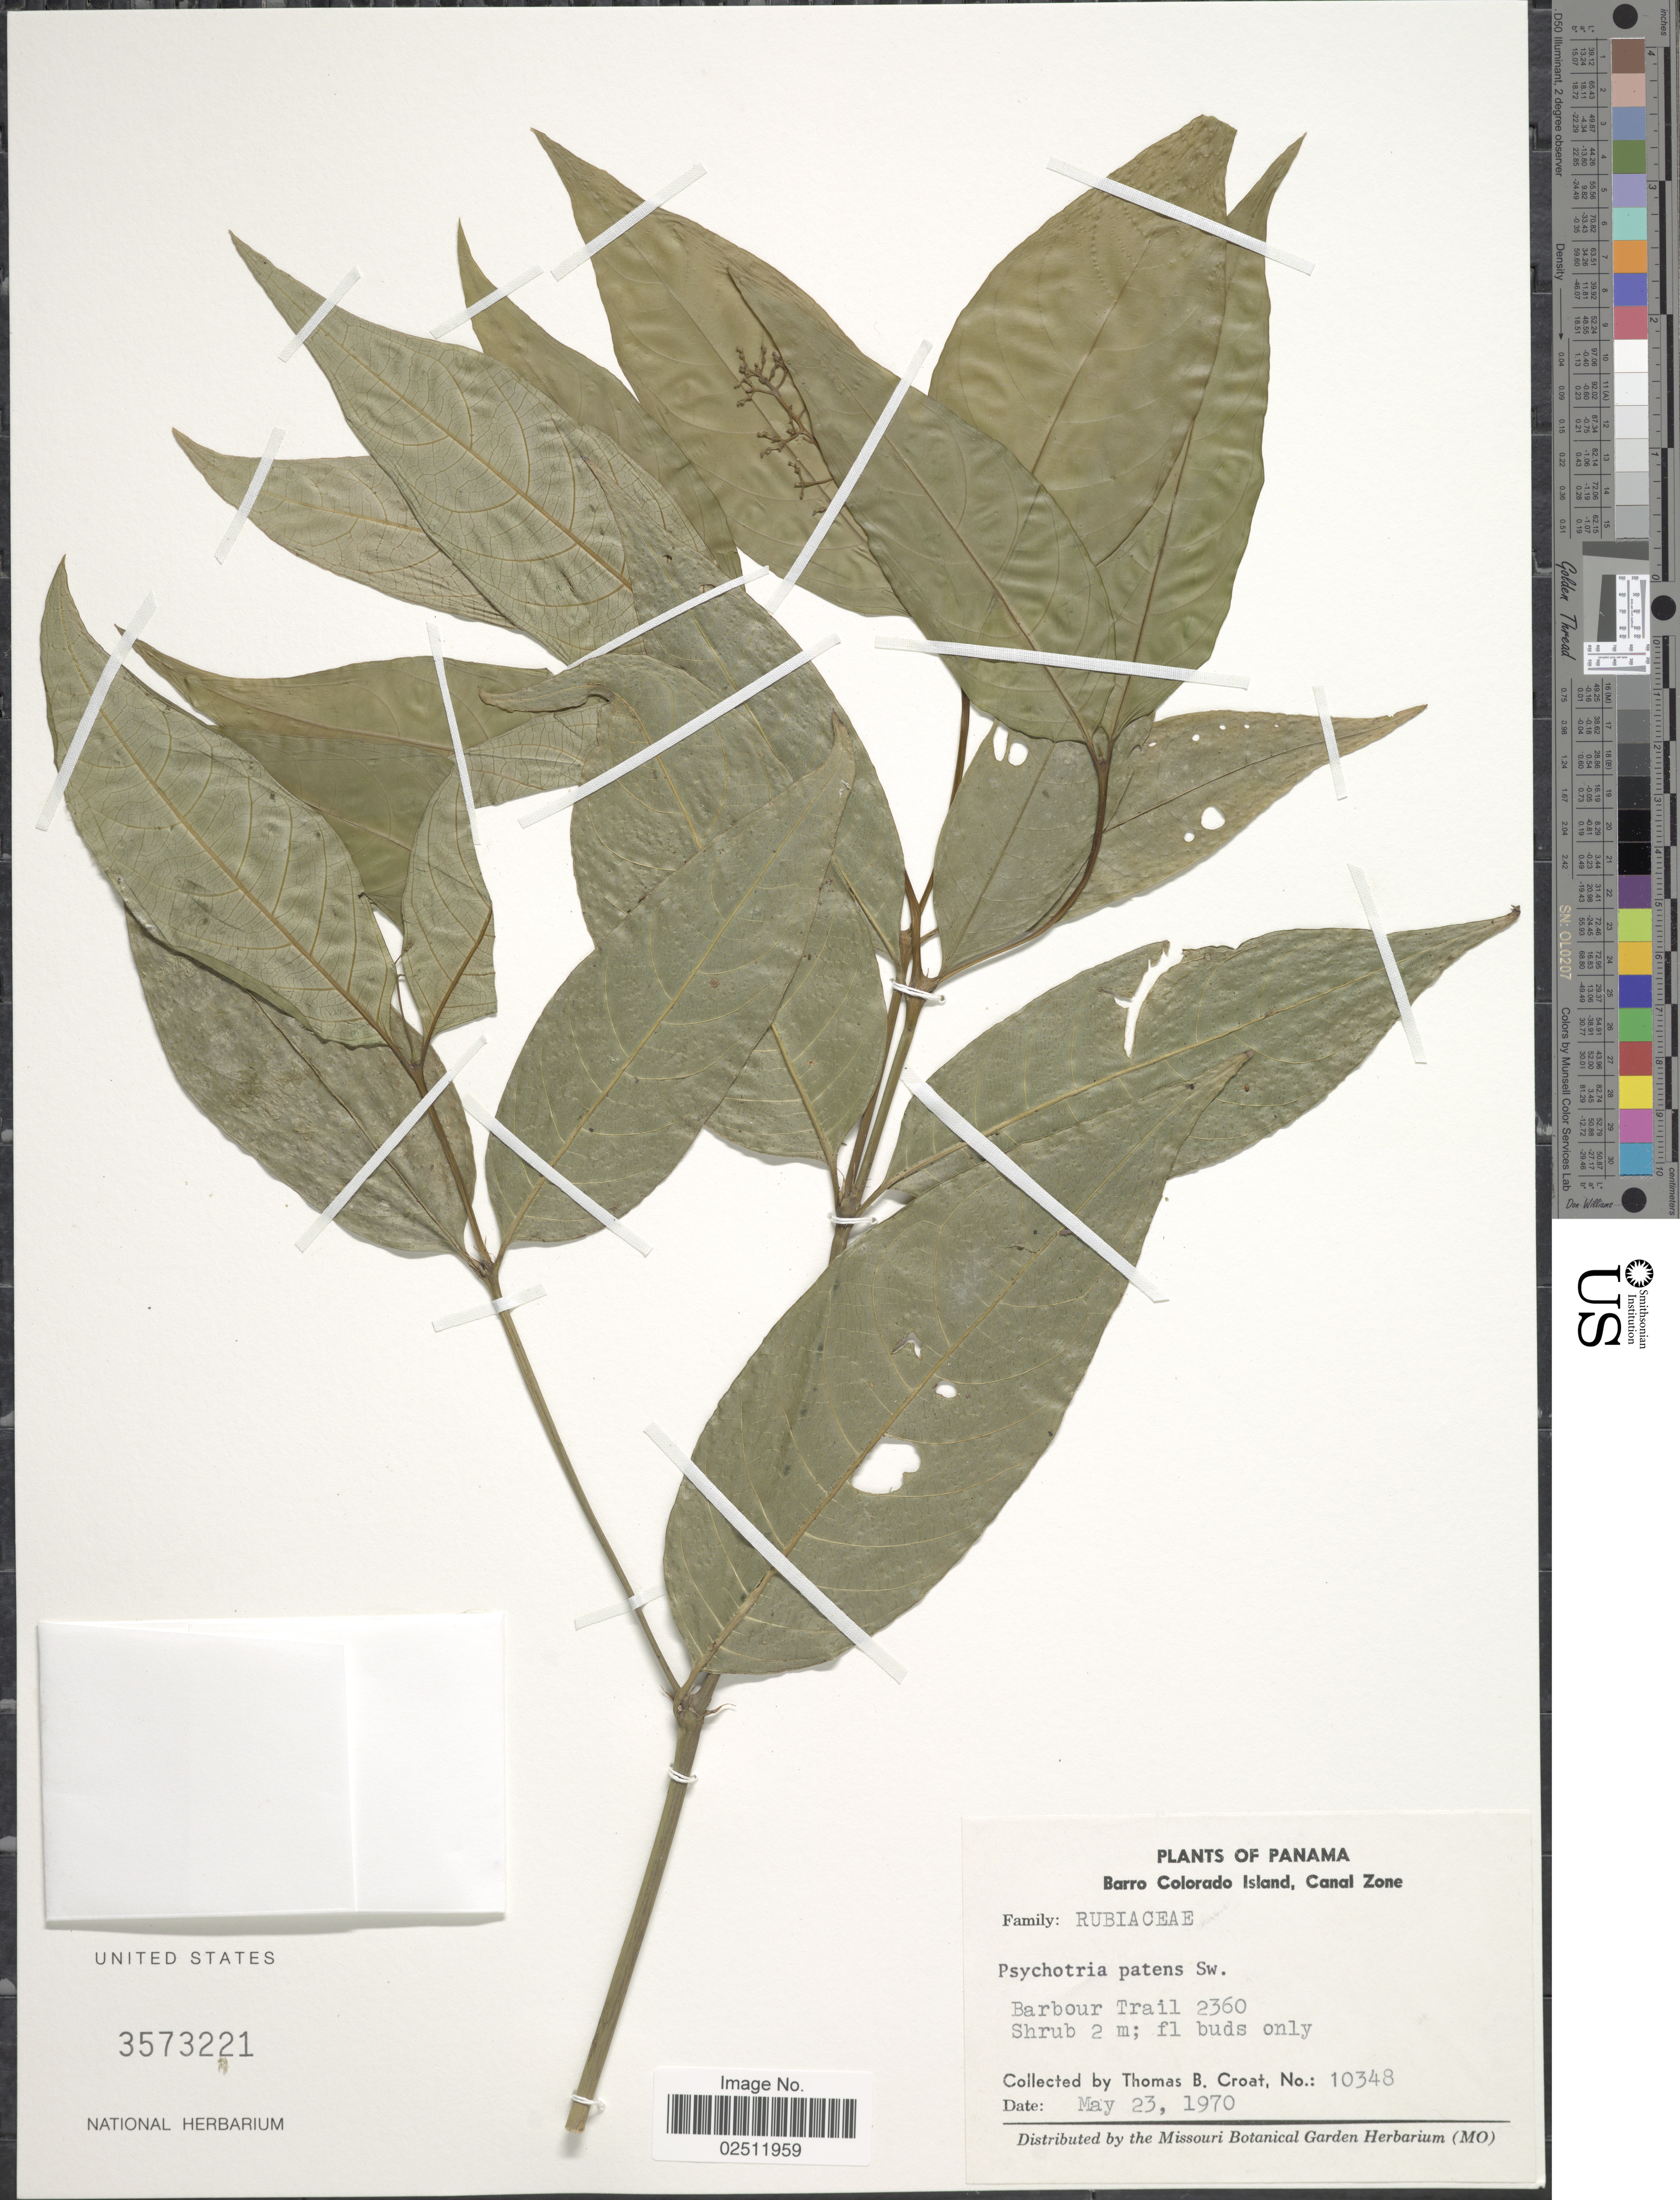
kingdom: Plantae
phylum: Tracheophyta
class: Magnoliopsida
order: Gentianales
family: Rubiaceae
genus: Psychotria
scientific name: Psychotria deflexa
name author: DC.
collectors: T. B. Croat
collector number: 10348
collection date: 1970-05-23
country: Panama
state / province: Panamá Oeste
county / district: Canal Zone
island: Barro Colorado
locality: Barro Colorado Island, Canal Zone. Barbour Trail 2360.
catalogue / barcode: US 3573221